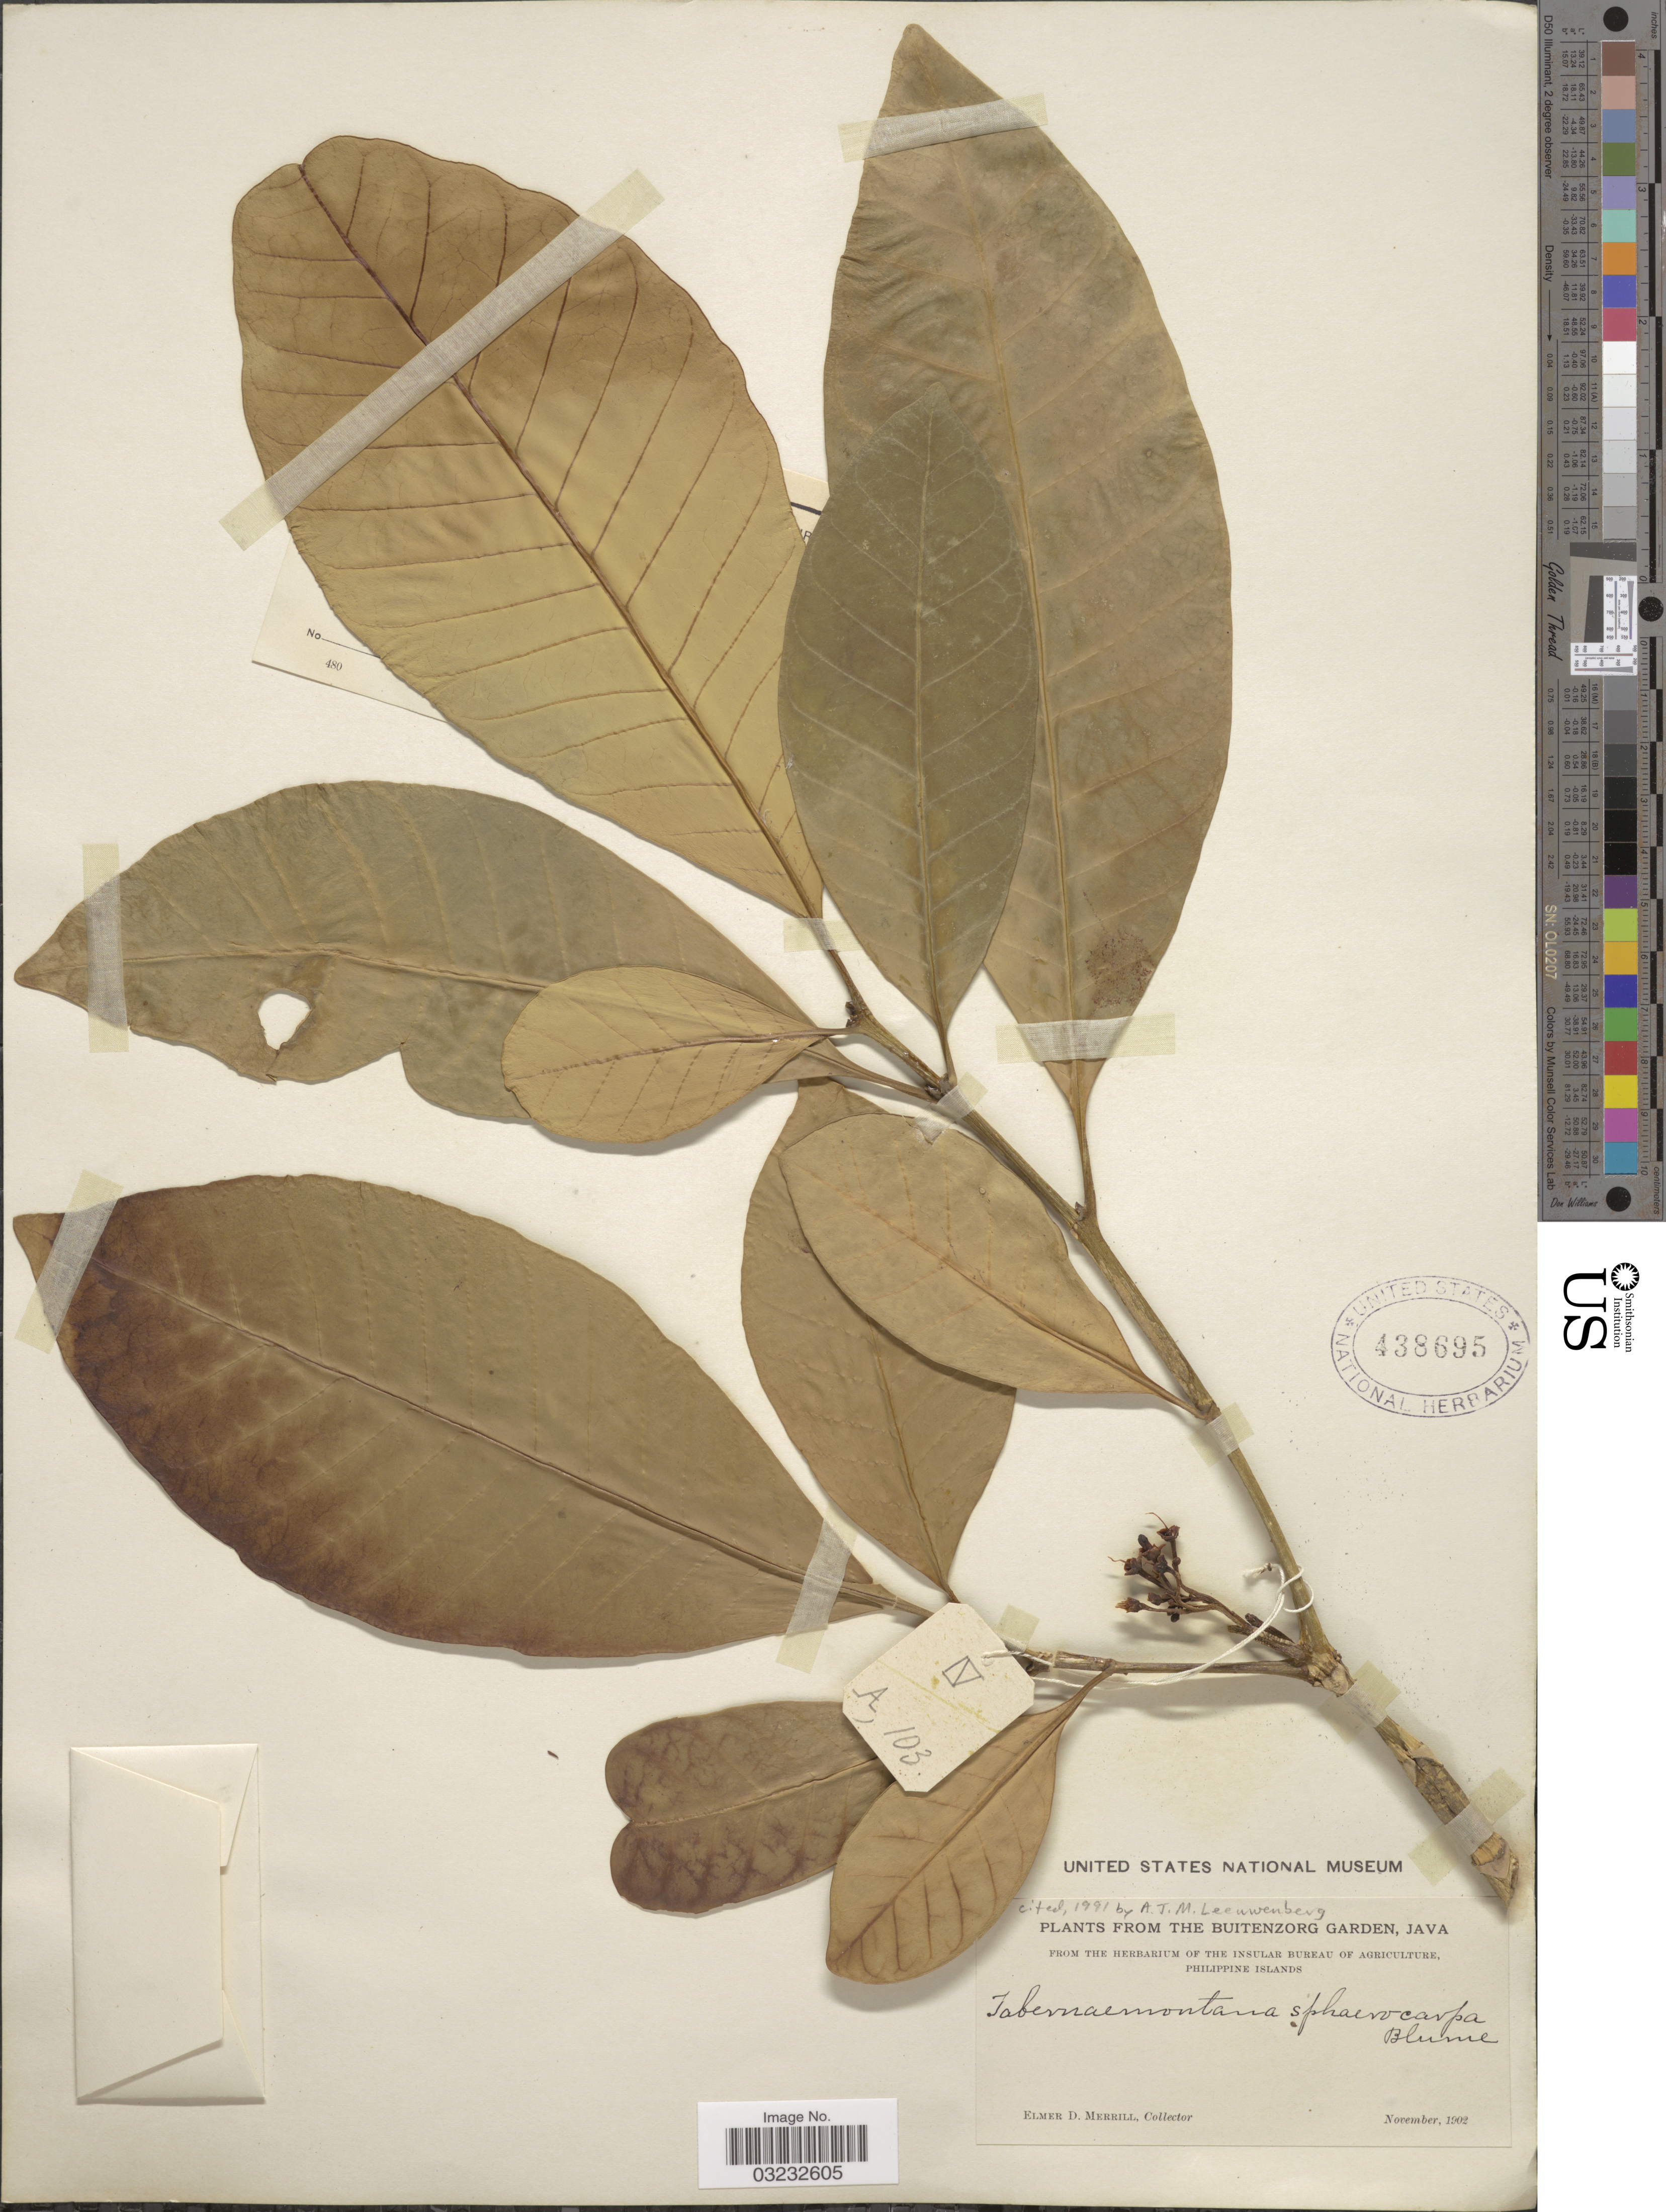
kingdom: Plantae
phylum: Tracheophyta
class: Magnoliopsida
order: Gentianales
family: Apocynaceae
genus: Tabernaemontana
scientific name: Tabernaemontana sphaerocarpa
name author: Blume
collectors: E. D. Merrill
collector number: A,103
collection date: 1902-11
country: Indonesia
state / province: Java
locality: The Buitenzorg Garden, Java.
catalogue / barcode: US 438695